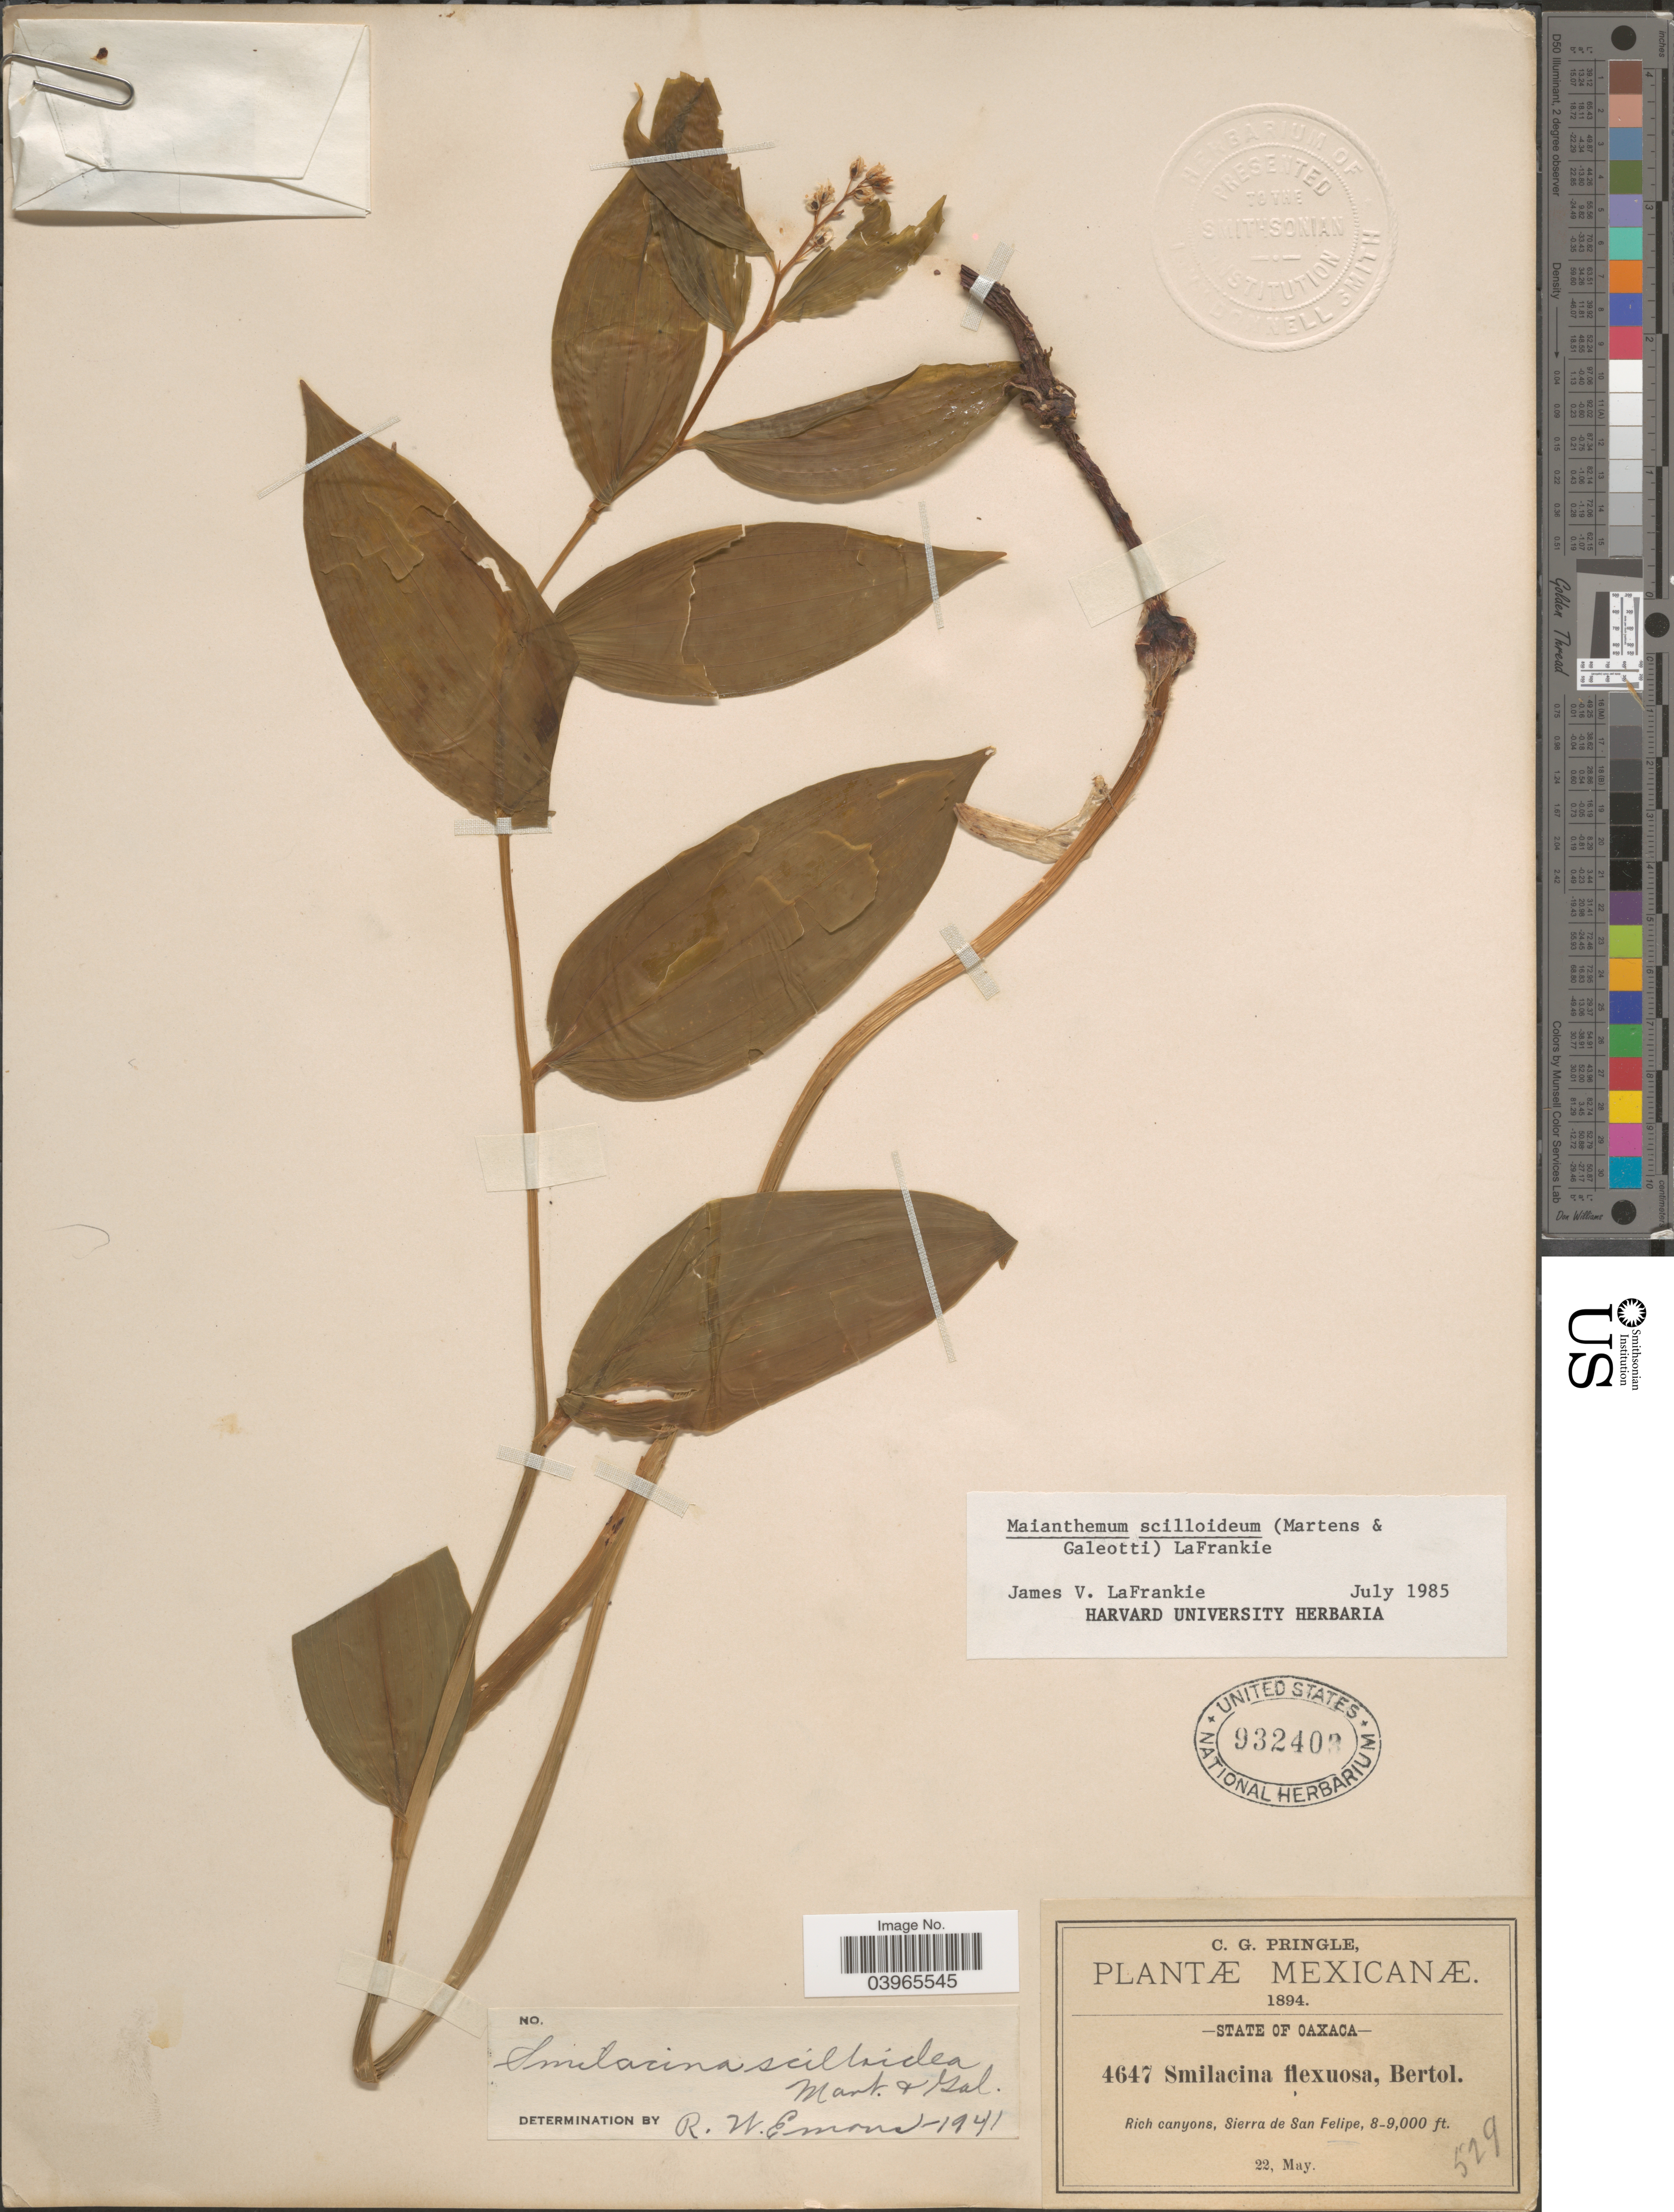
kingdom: Plantae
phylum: Tracheophyta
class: Liliopsida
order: Asparagales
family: Asparagaceae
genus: Maianthemum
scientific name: Maianthemum scilloideum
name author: (M. Martens & Galeotti) LaFrankie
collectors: C. G. Pringle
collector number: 4647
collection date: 1894-05-22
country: Mexico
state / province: Oaxaca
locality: Sierra de San Felipe.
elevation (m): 2438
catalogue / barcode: US 932403